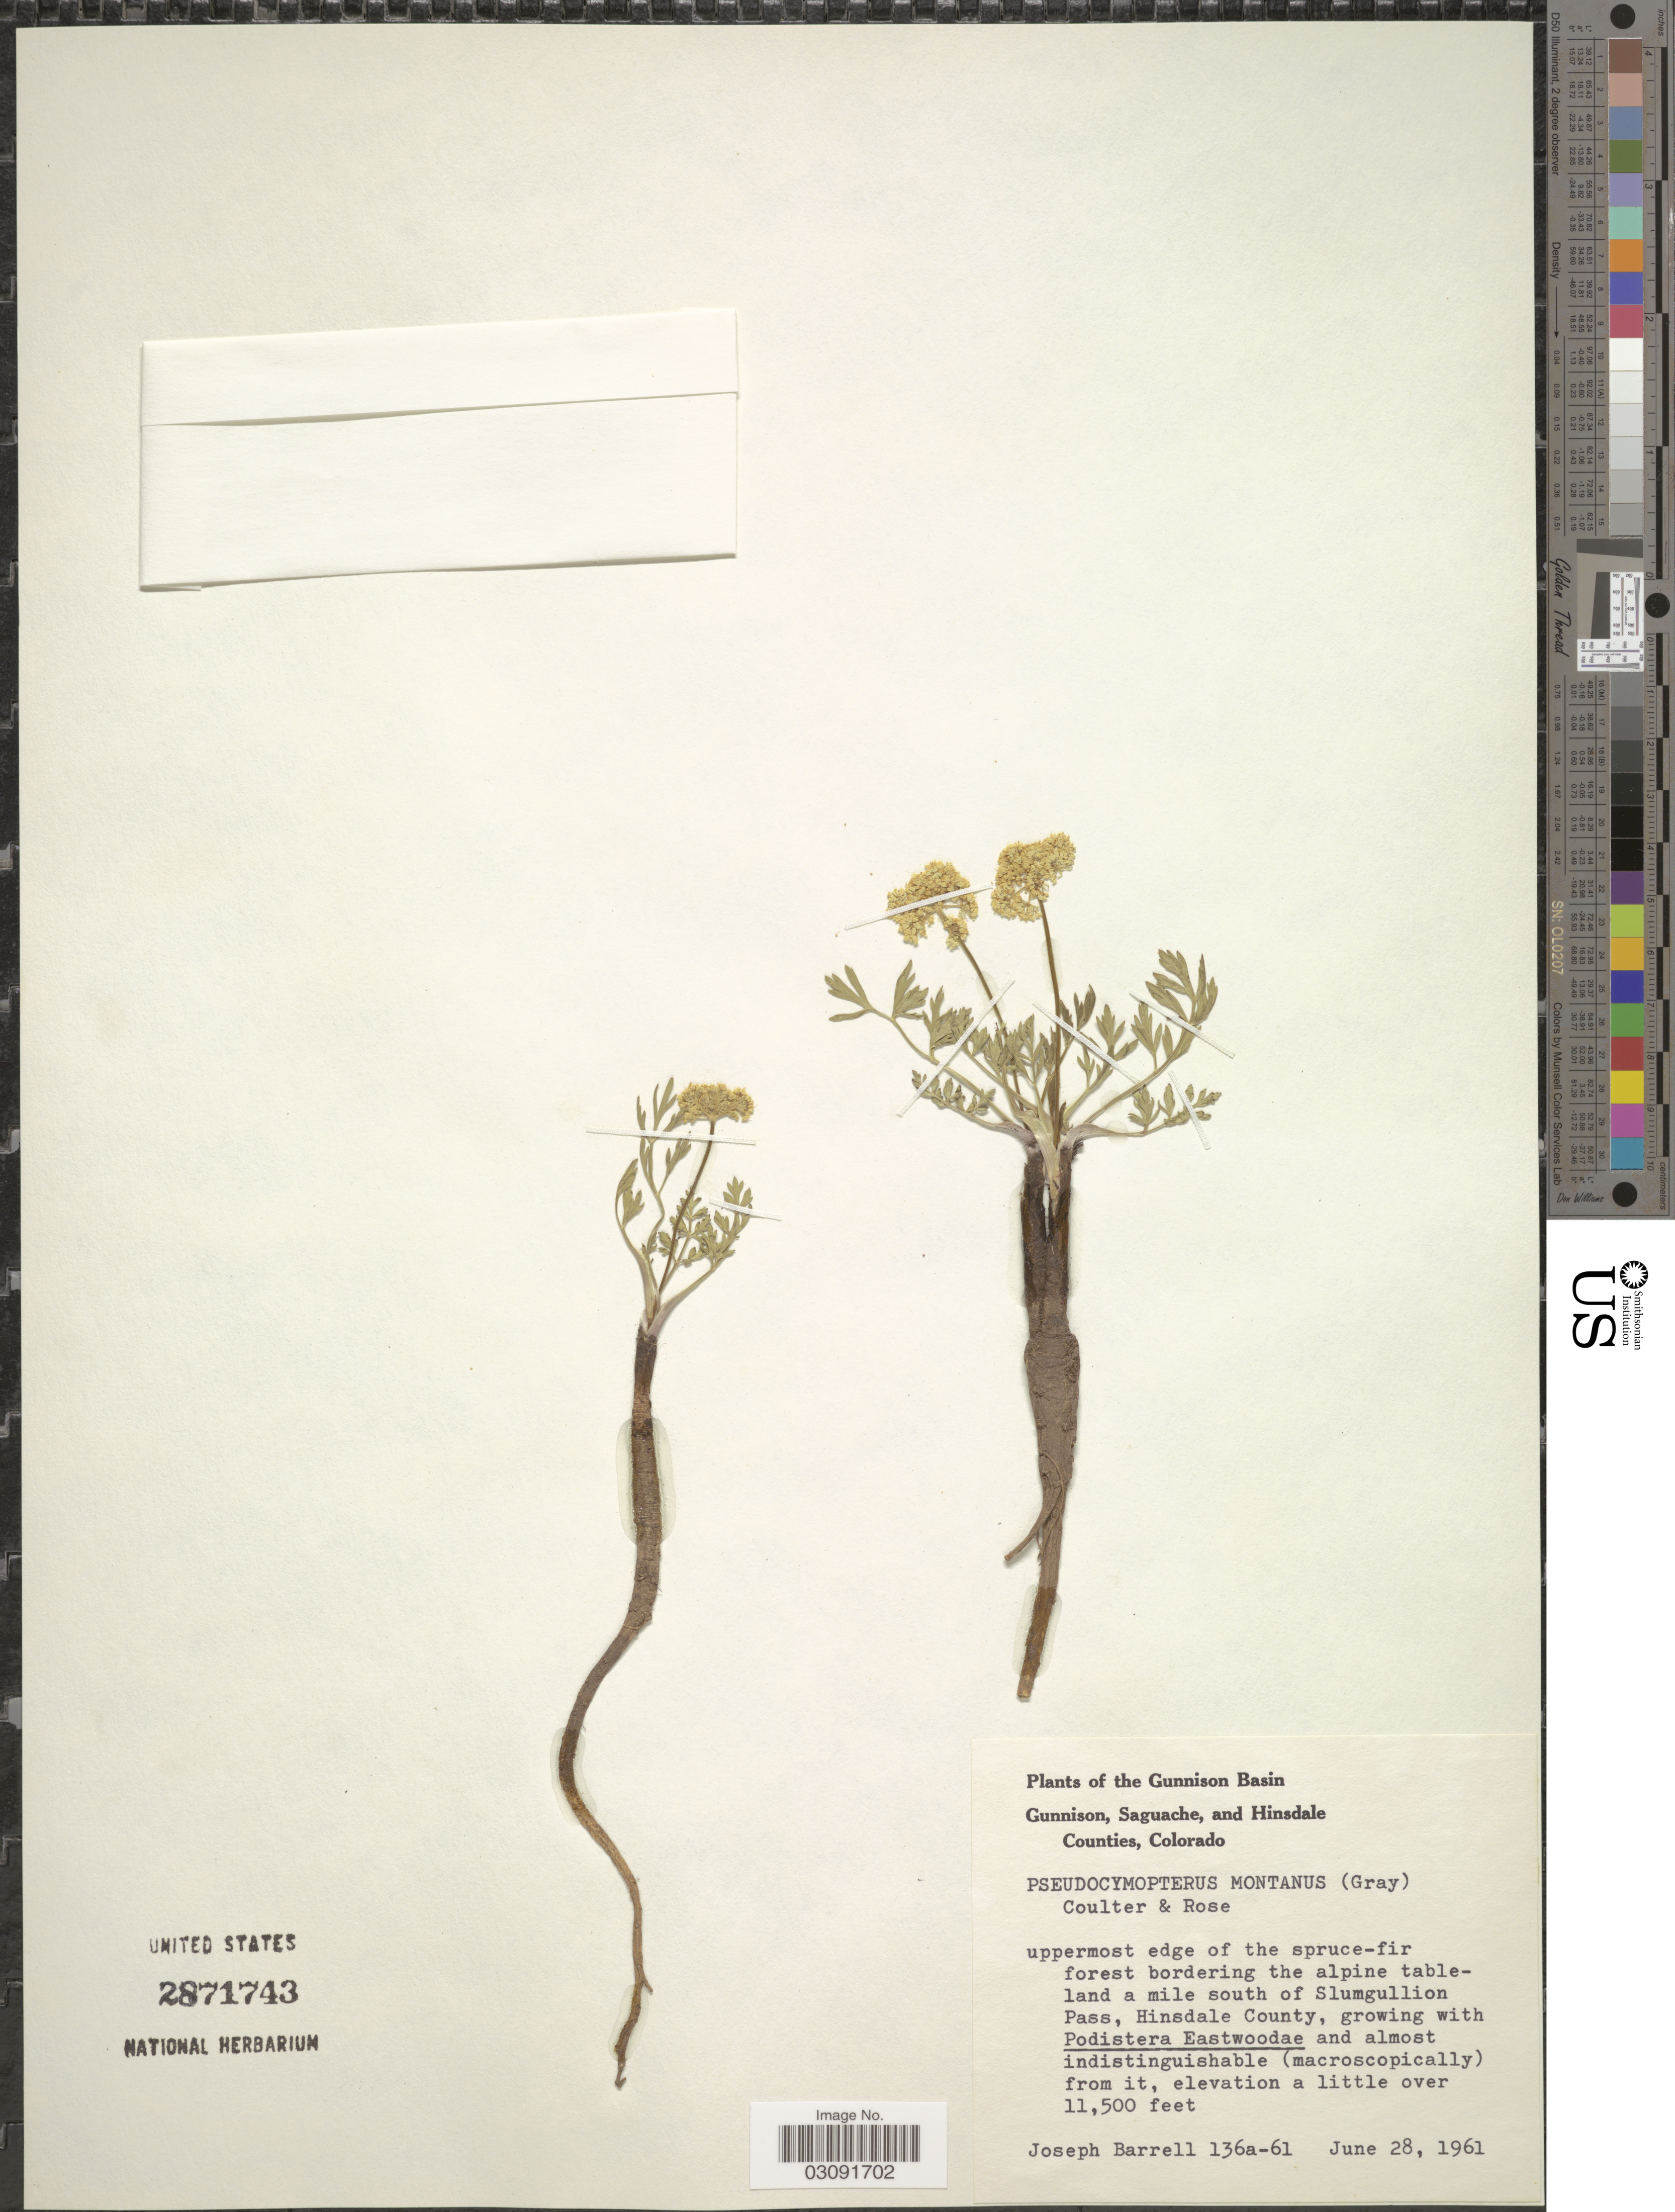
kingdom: Plantae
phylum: Tracheophyta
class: Magnoliopsida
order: Apiales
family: Apiaceae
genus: Pseudocymopterus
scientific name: Pseudocymopterus montanus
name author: (A. Gray) J.M. Coult. & Rose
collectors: J. Barrell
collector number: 136a-61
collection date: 1961-06-26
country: United States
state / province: Colorado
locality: The Gunnison Basin, Gunnison, Saguache, and Hinsdale Counties, Colorado, uppermost edge of the spruce-fir forest bordering the alpine tableland a mile south of Slumgullion Pass, Hinsdale County.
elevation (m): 3505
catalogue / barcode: US 2871743